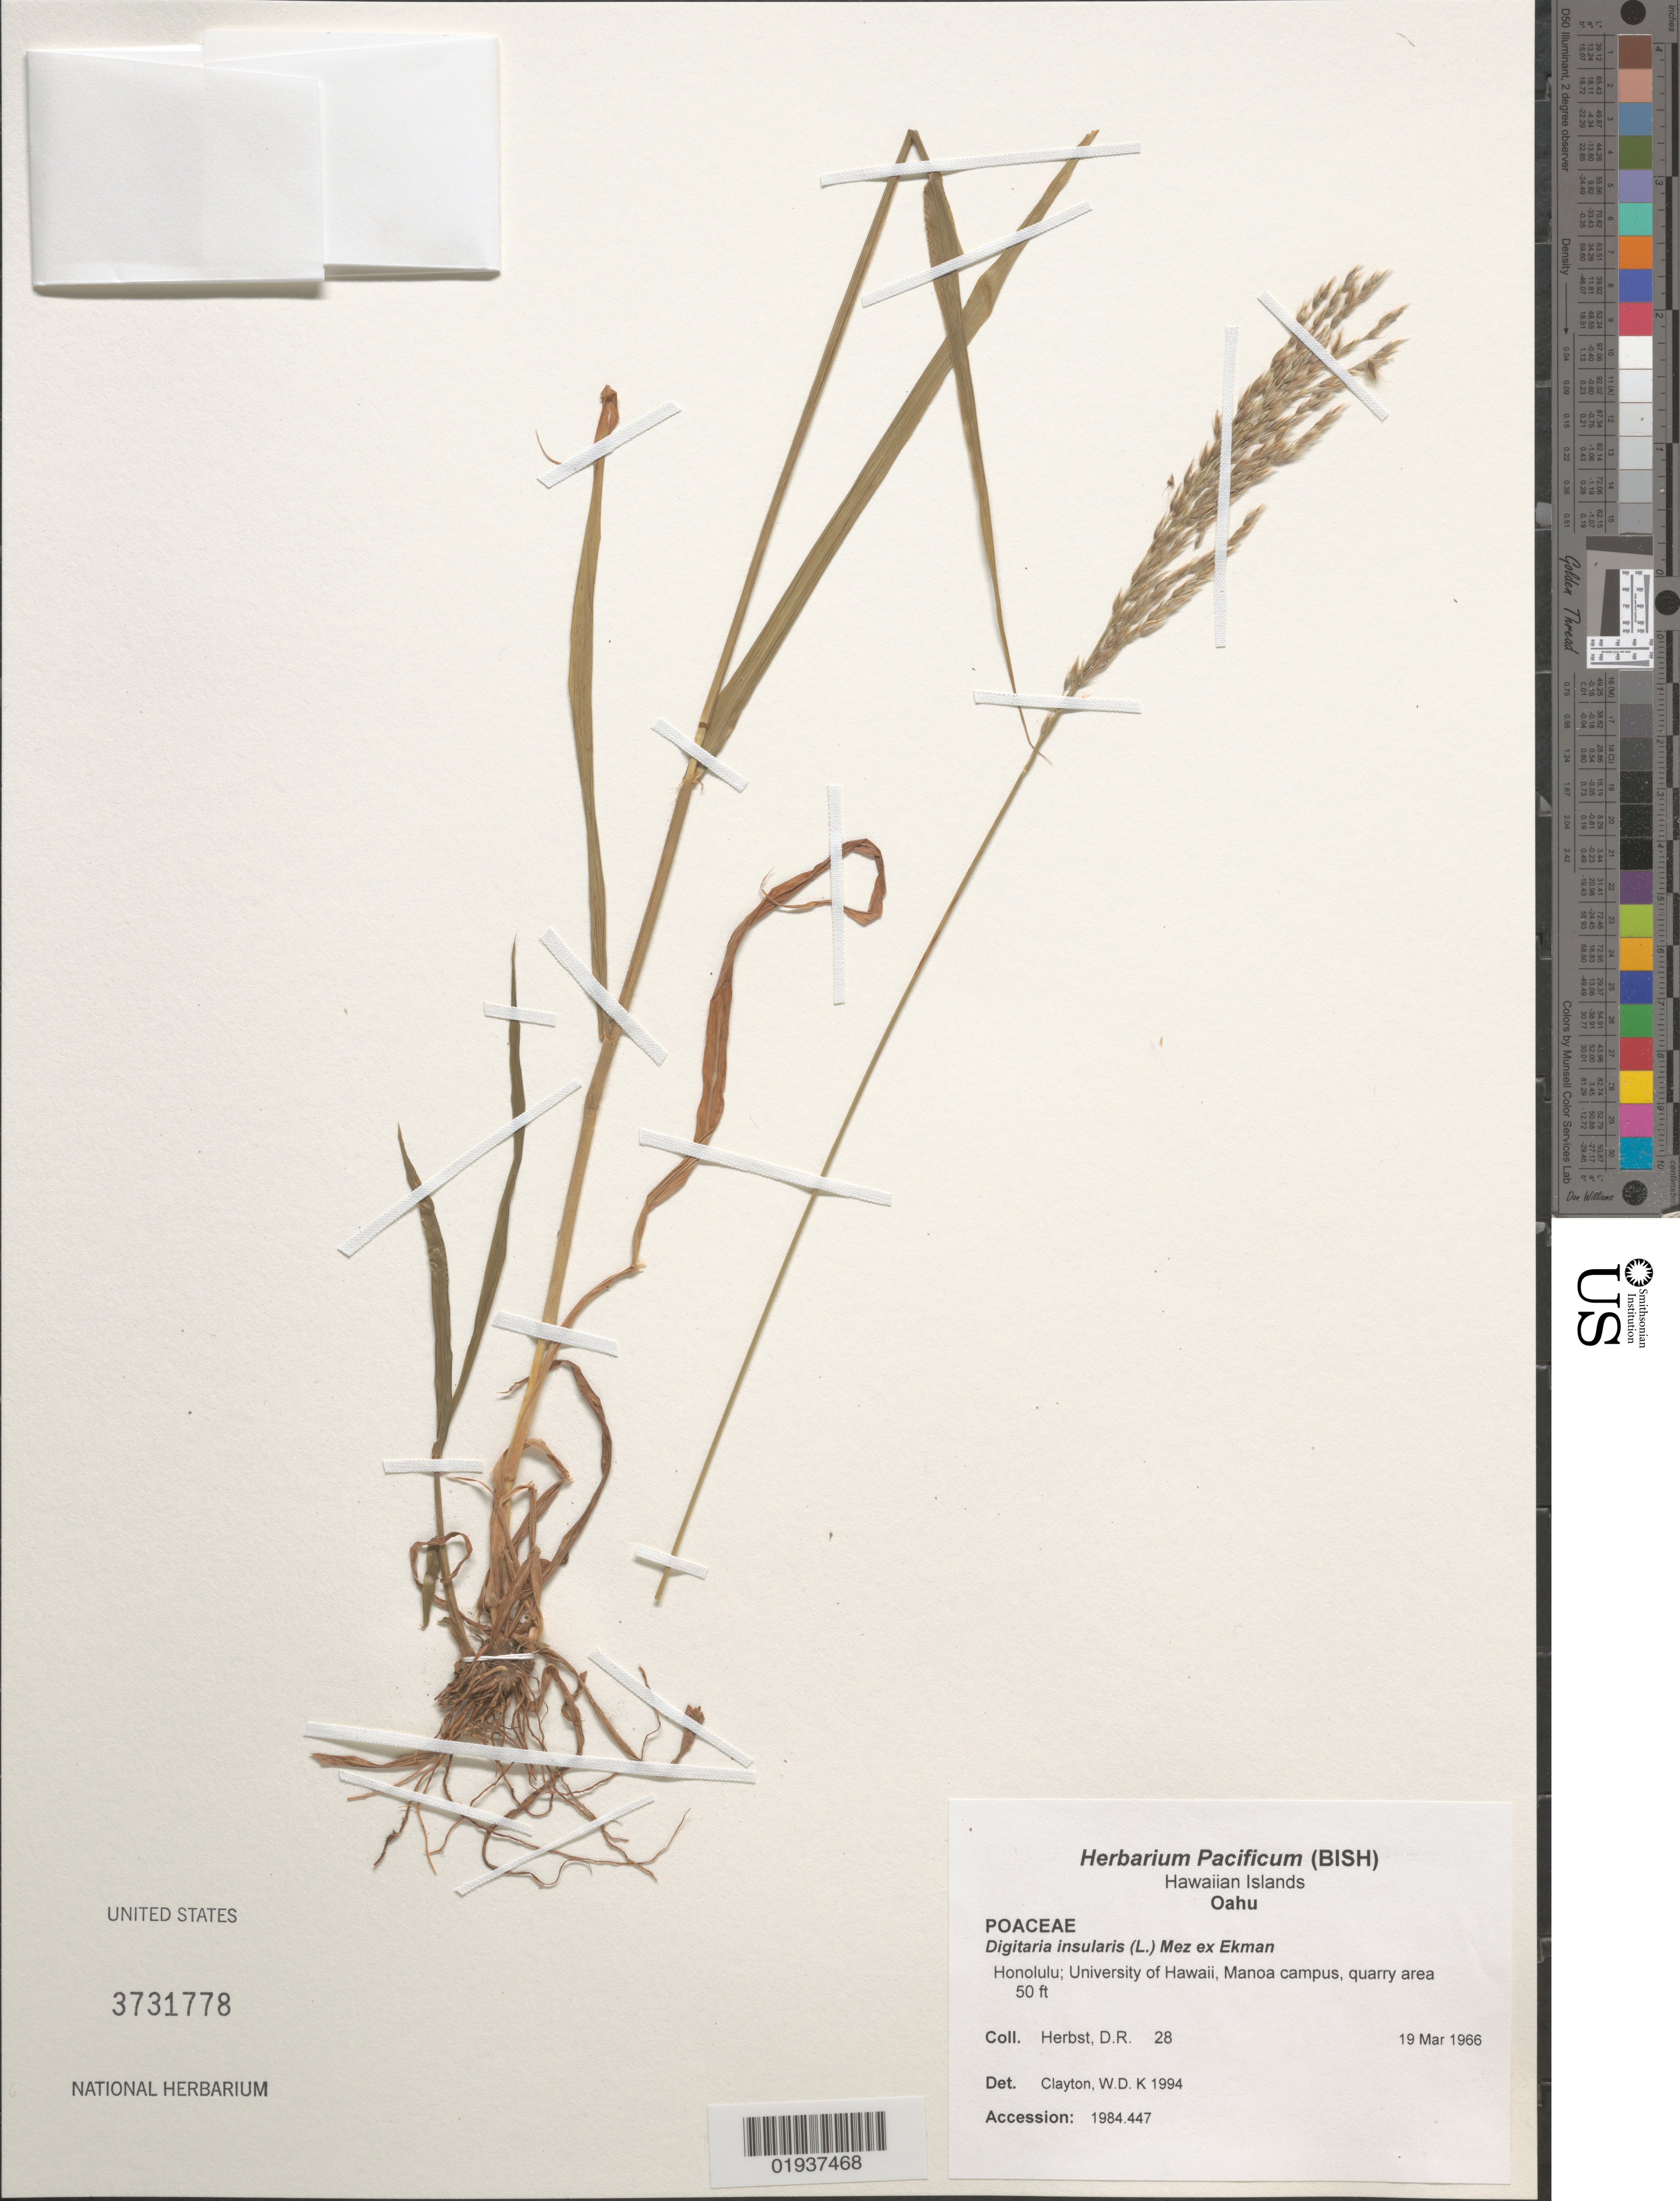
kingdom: Plantae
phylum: Tracheophyta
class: Liliopsida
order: Poales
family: Poaceae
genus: Digitaria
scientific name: Digitaria insularis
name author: (L.) Mez ex Ekman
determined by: Clayton, W. D.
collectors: D. R. Herbst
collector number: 28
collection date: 1966-03-19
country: United States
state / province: Hawaii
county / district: Honolulu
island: Oahu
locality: University of Hawaii, Manoa campus, quarry area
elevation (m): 15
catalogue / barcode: US 3731778